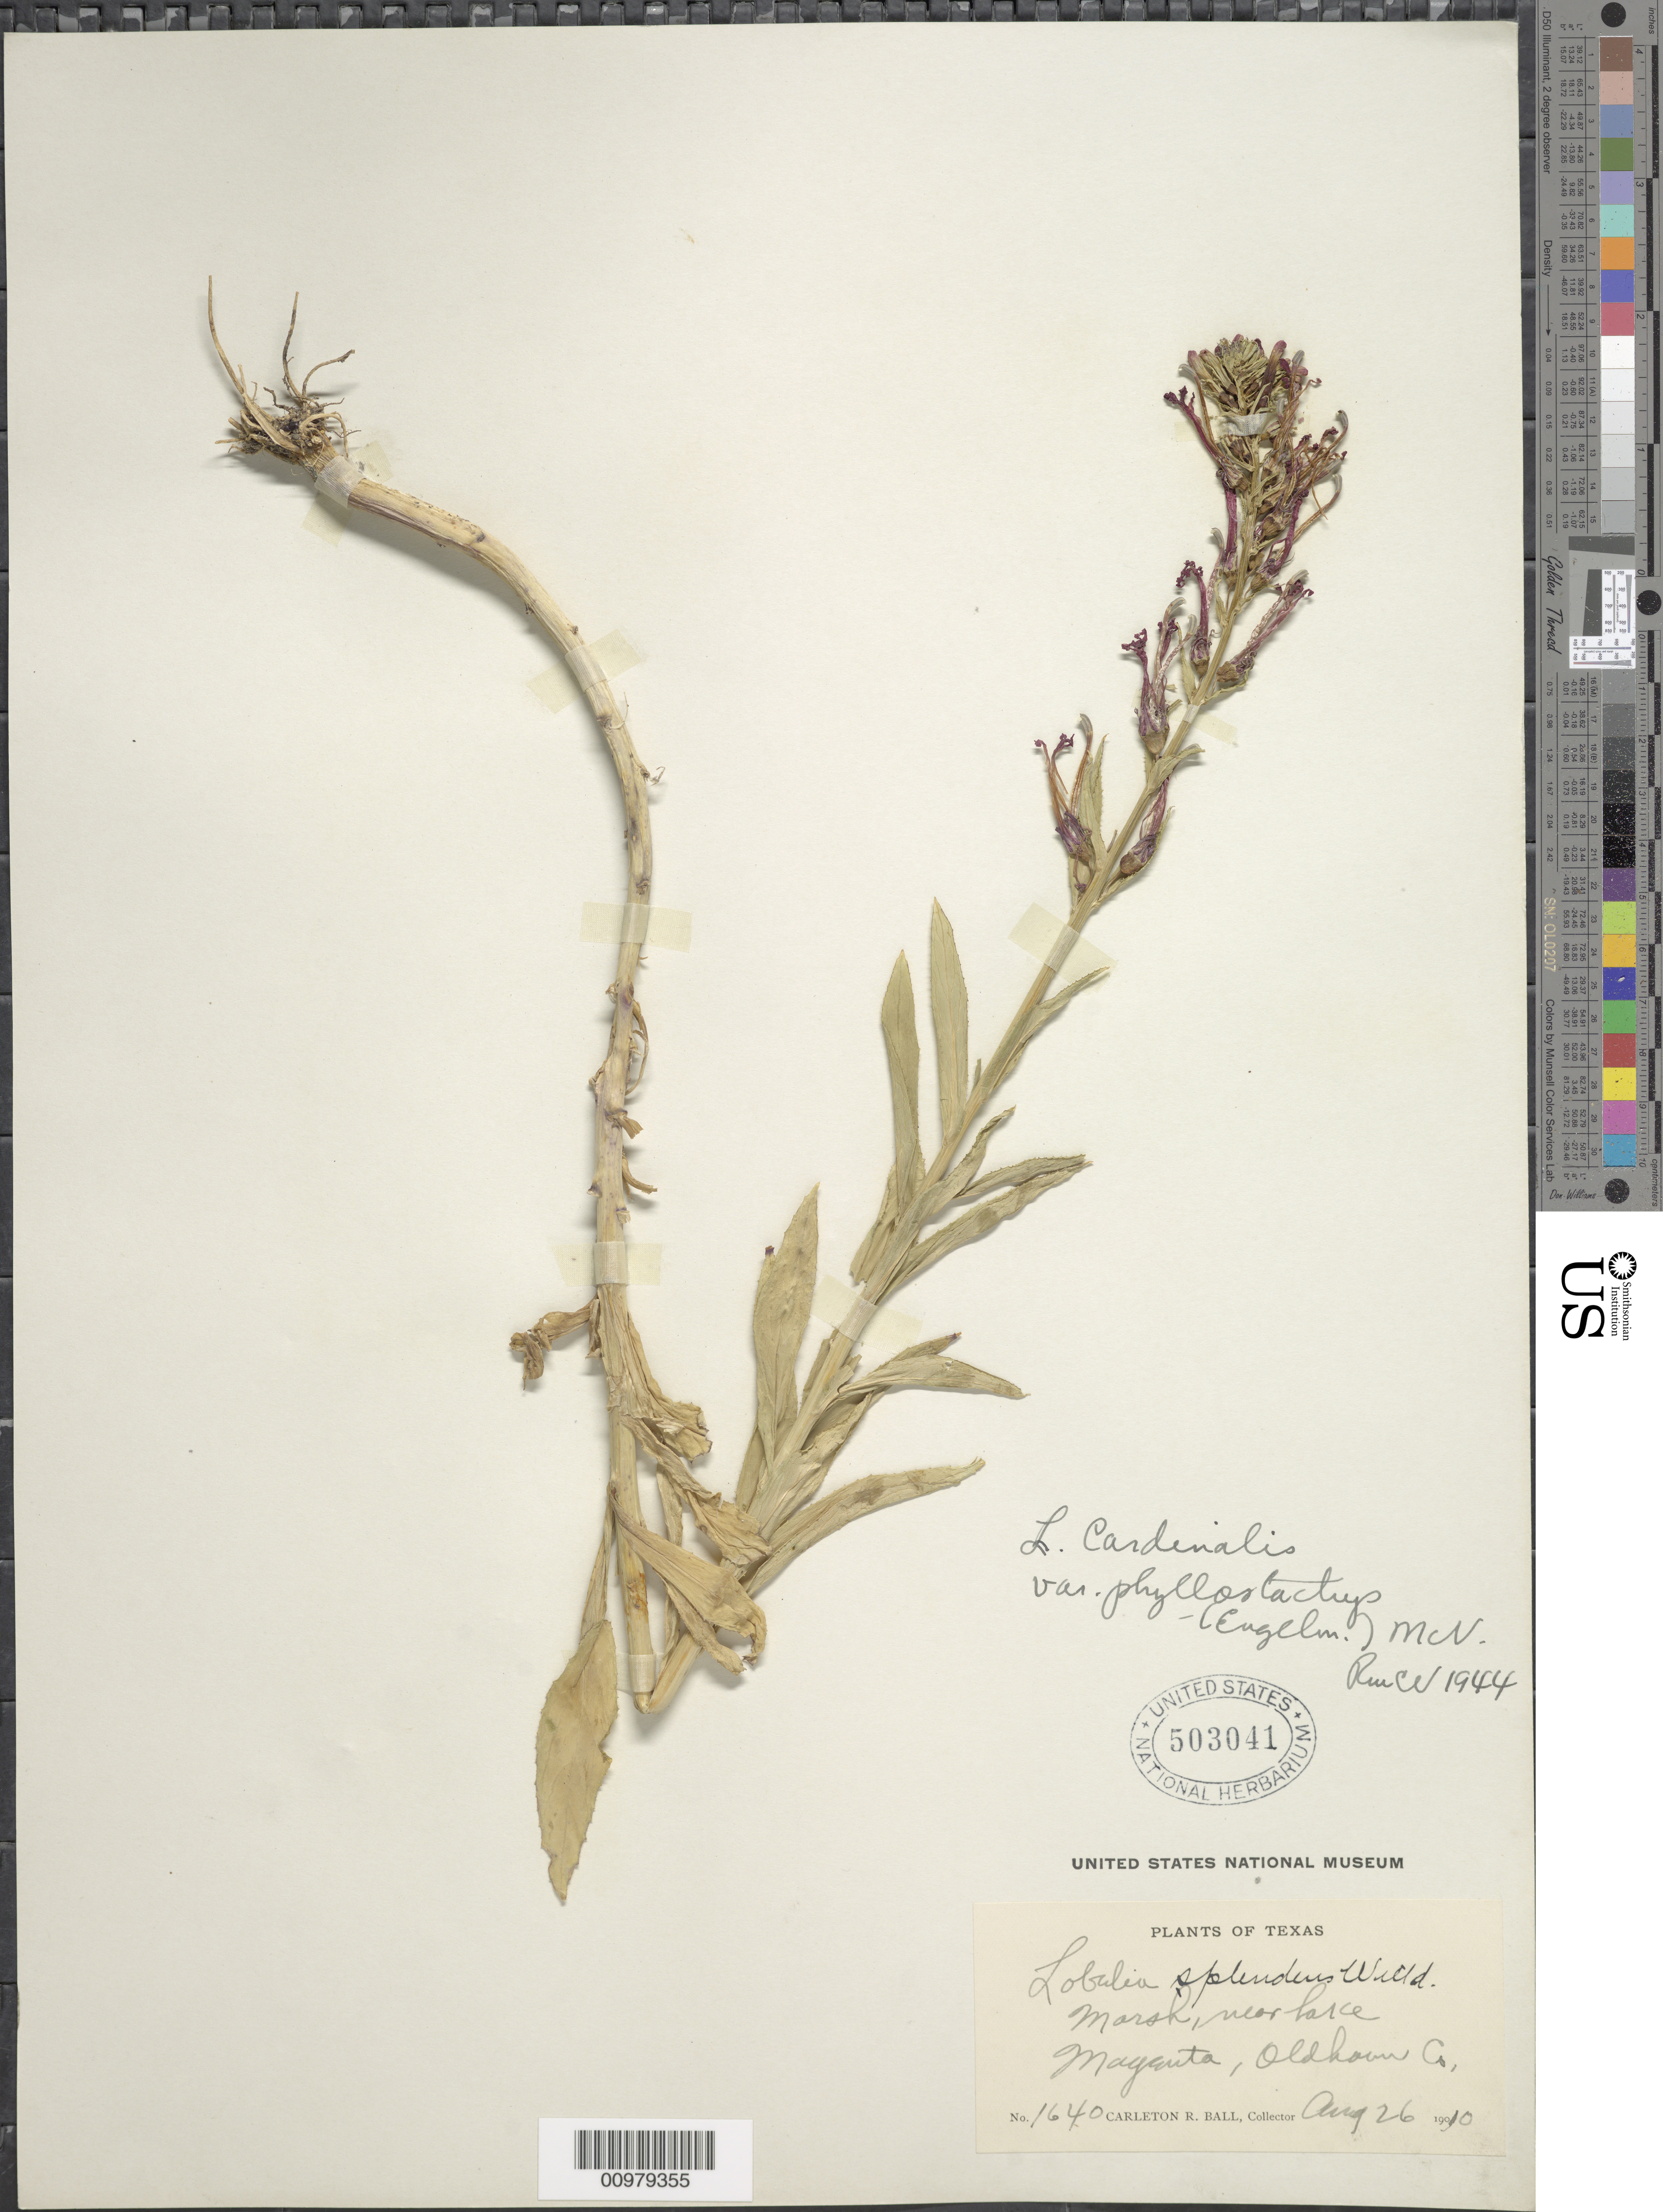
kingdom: Plantae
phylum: Tracheophyta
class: Magnoliopsida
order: Asterales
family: Campanulaceae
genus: Lobelia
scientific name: Lobelia cardinalis var. phyllostachya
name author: (Engelm.) McVaugh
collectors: C. R. Ball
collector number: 1640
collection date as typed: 26 Aug 1910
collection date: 1910-08-26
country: United States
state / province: Texas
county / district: Oldham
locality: Margarita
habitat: marsh near lake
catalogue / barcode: US 503041